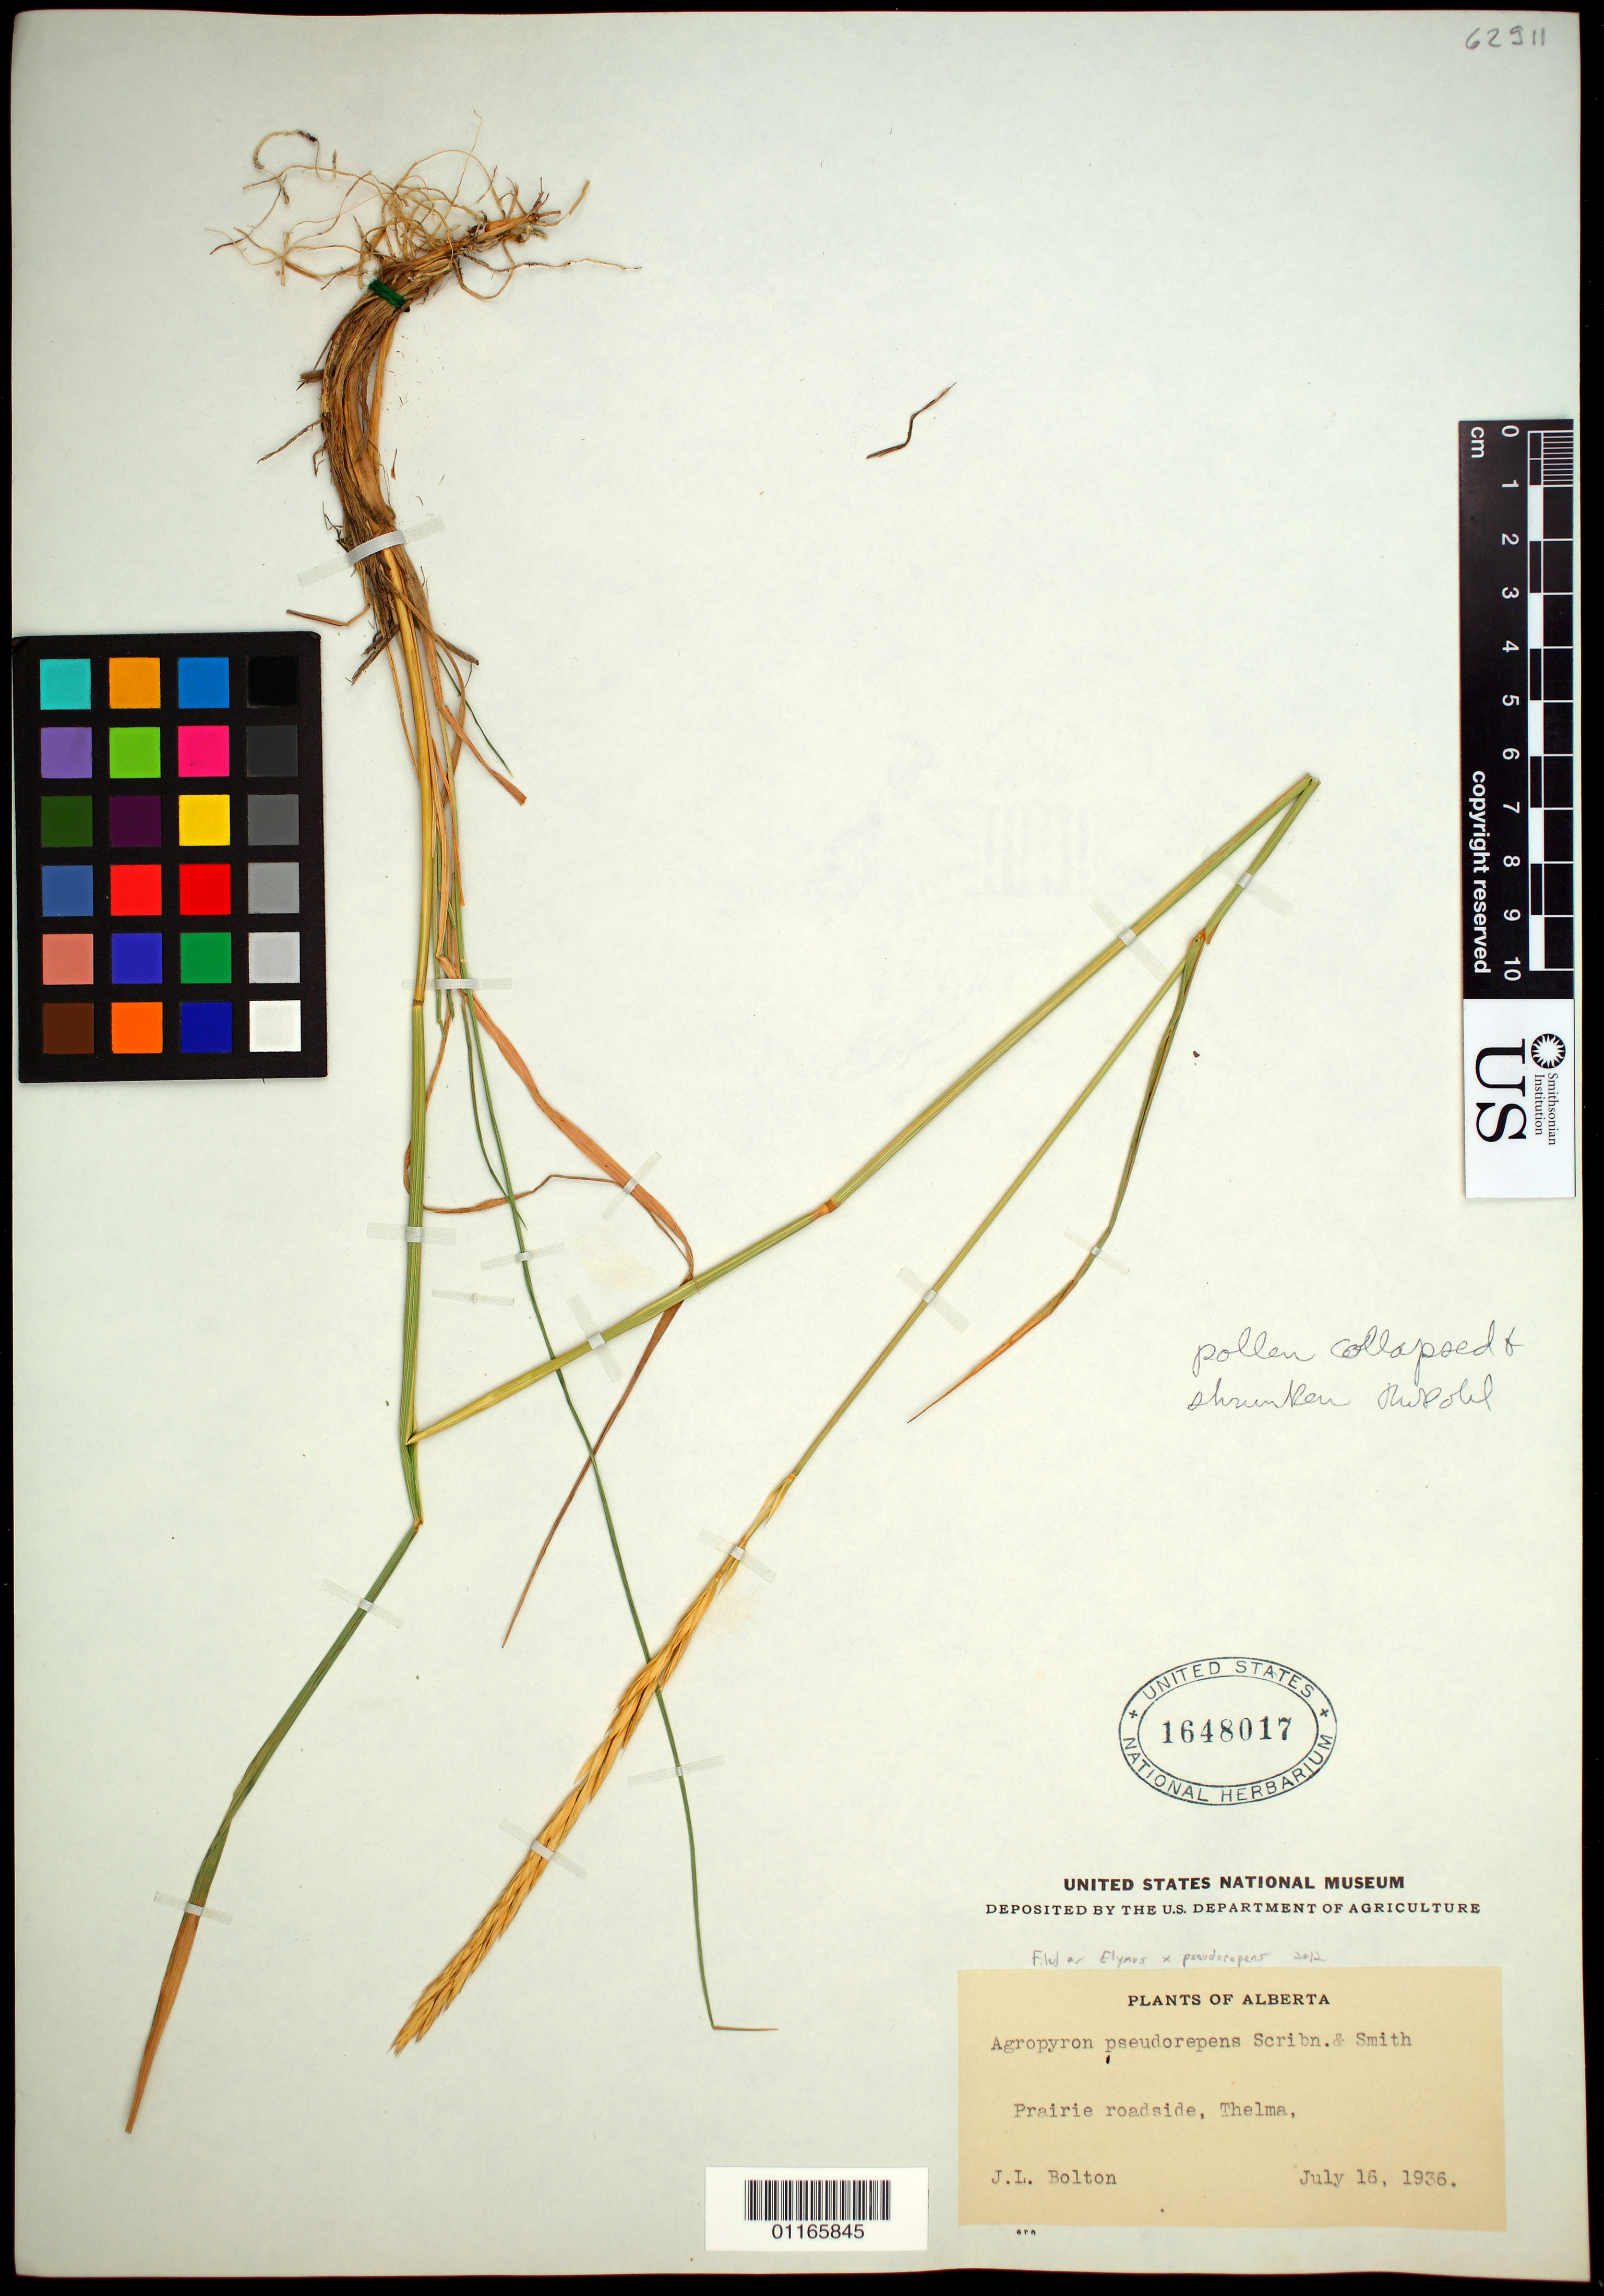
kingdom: Plantae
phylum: Tracheophyta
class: Liliopsida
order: Poales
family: Poaceae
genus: Elymus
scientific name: Elymus x pseudorepens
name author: (Scribn. & J.G. Sm.) Barkworth & Dewey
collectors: J. Bolton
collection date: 1936-07-16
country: Canada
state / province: Alberta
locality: Thelma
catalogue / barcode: US 1648017